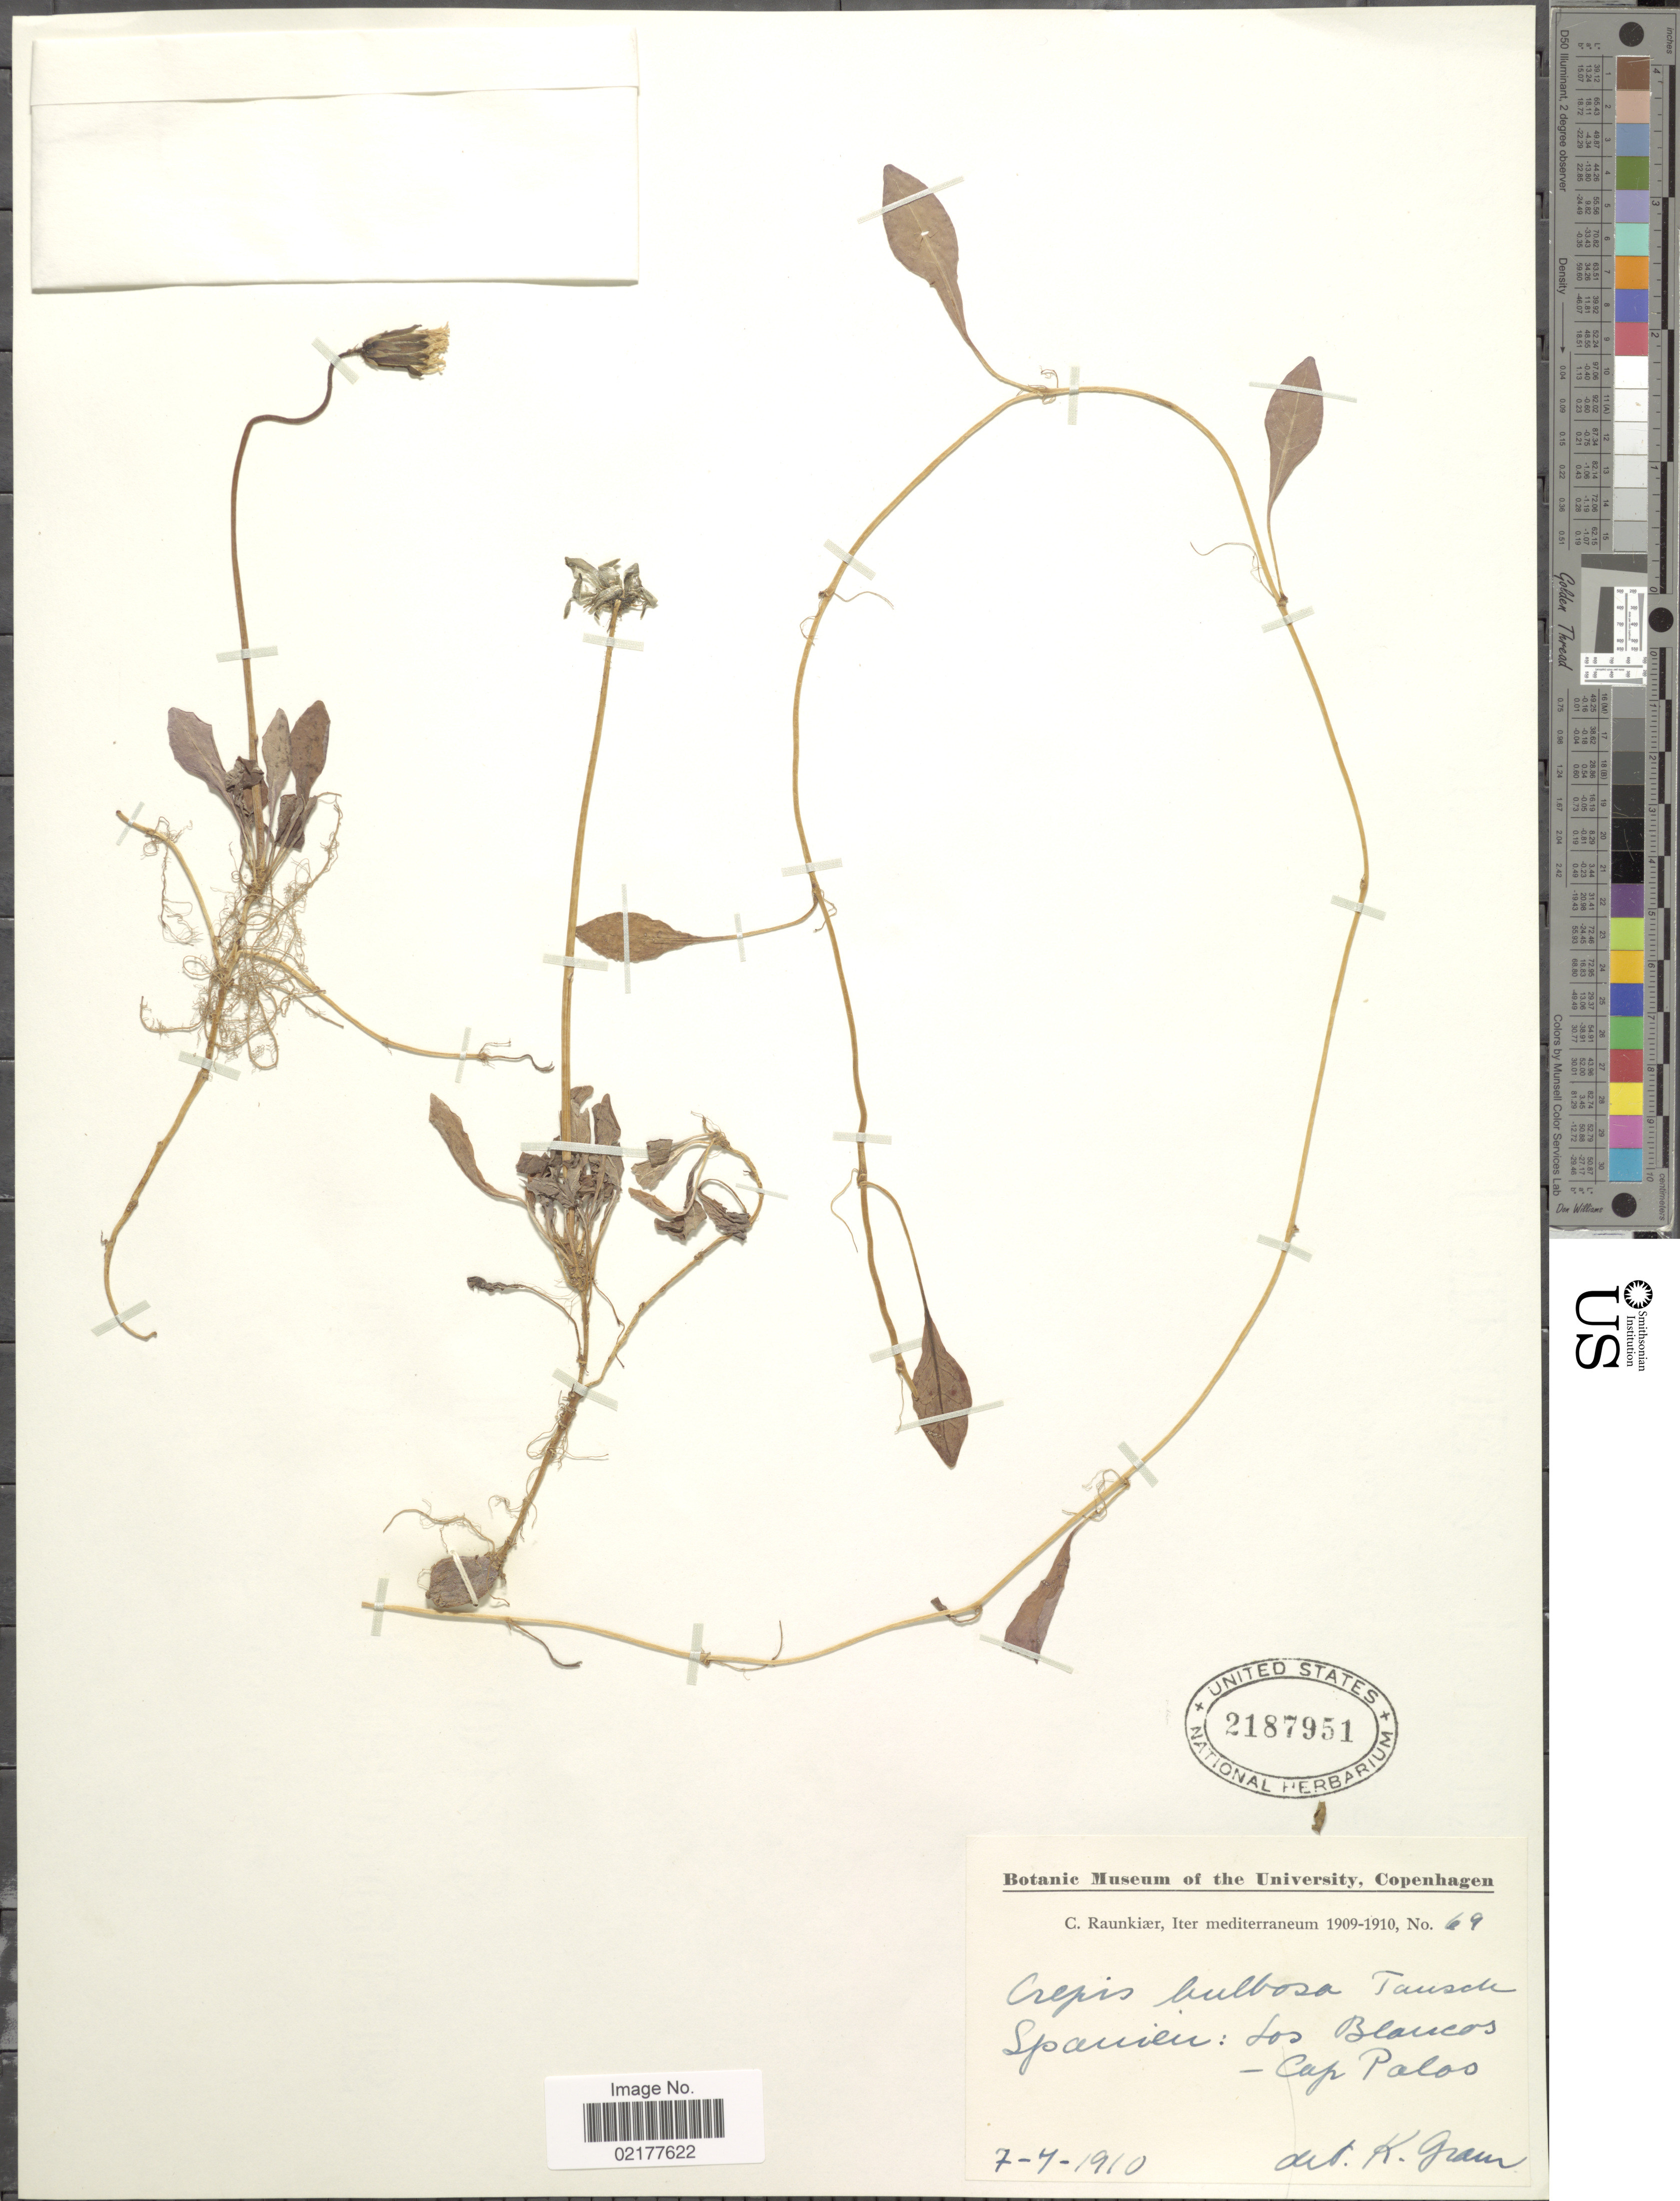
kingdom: Plantae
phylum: Tracheophyta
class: Magnoliopsida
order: Asterales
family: Asteraceae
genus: Crepis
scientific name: Crepis bulbosa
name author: (L.) Tausch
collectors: C. Raunkiær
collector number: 69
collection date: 1910-07-07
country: Spain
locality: Los Blancos - Cap Palos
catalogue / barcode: US 2187951